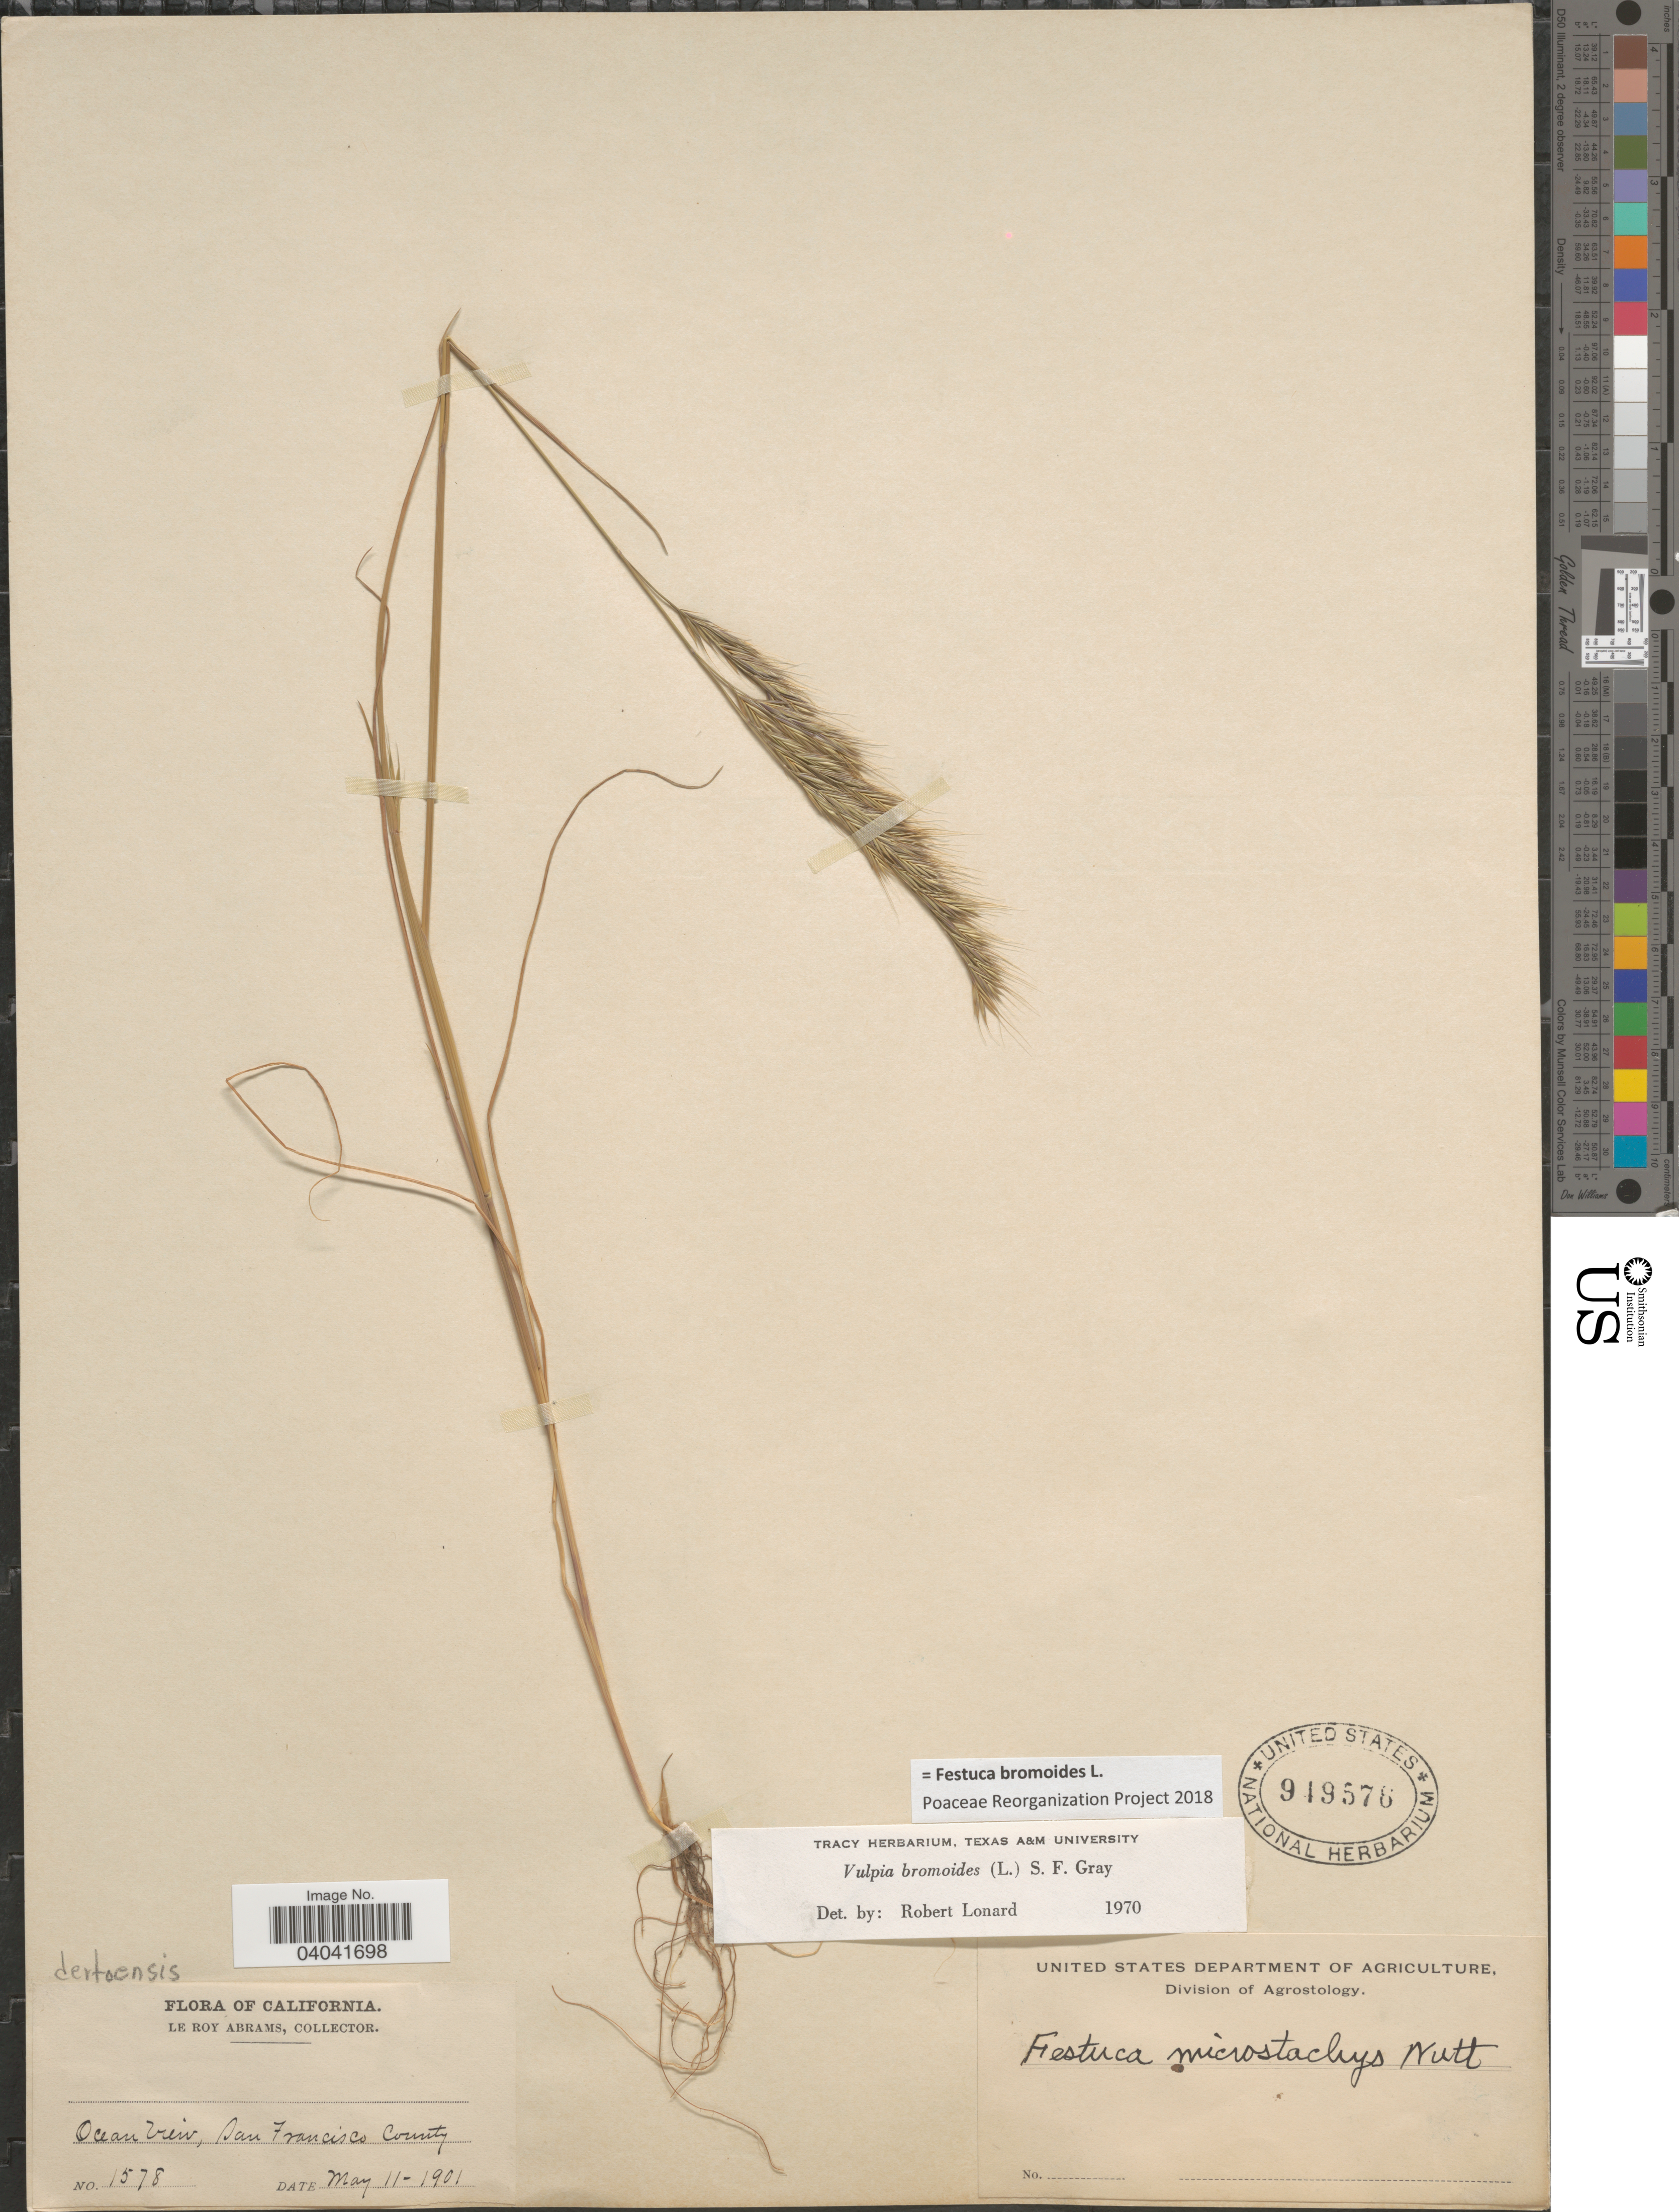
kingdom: Plantae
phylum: Tracheophyta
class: Liliopsida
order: Poales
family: Poaceae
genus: Festuca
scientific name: Festuca bromoides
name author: L.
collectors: L. Abrams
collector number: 1578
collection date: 1901-05-11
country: United States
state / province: California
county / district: San Francisco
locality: Ocean View, San Francisco County.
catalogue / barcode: US 949576